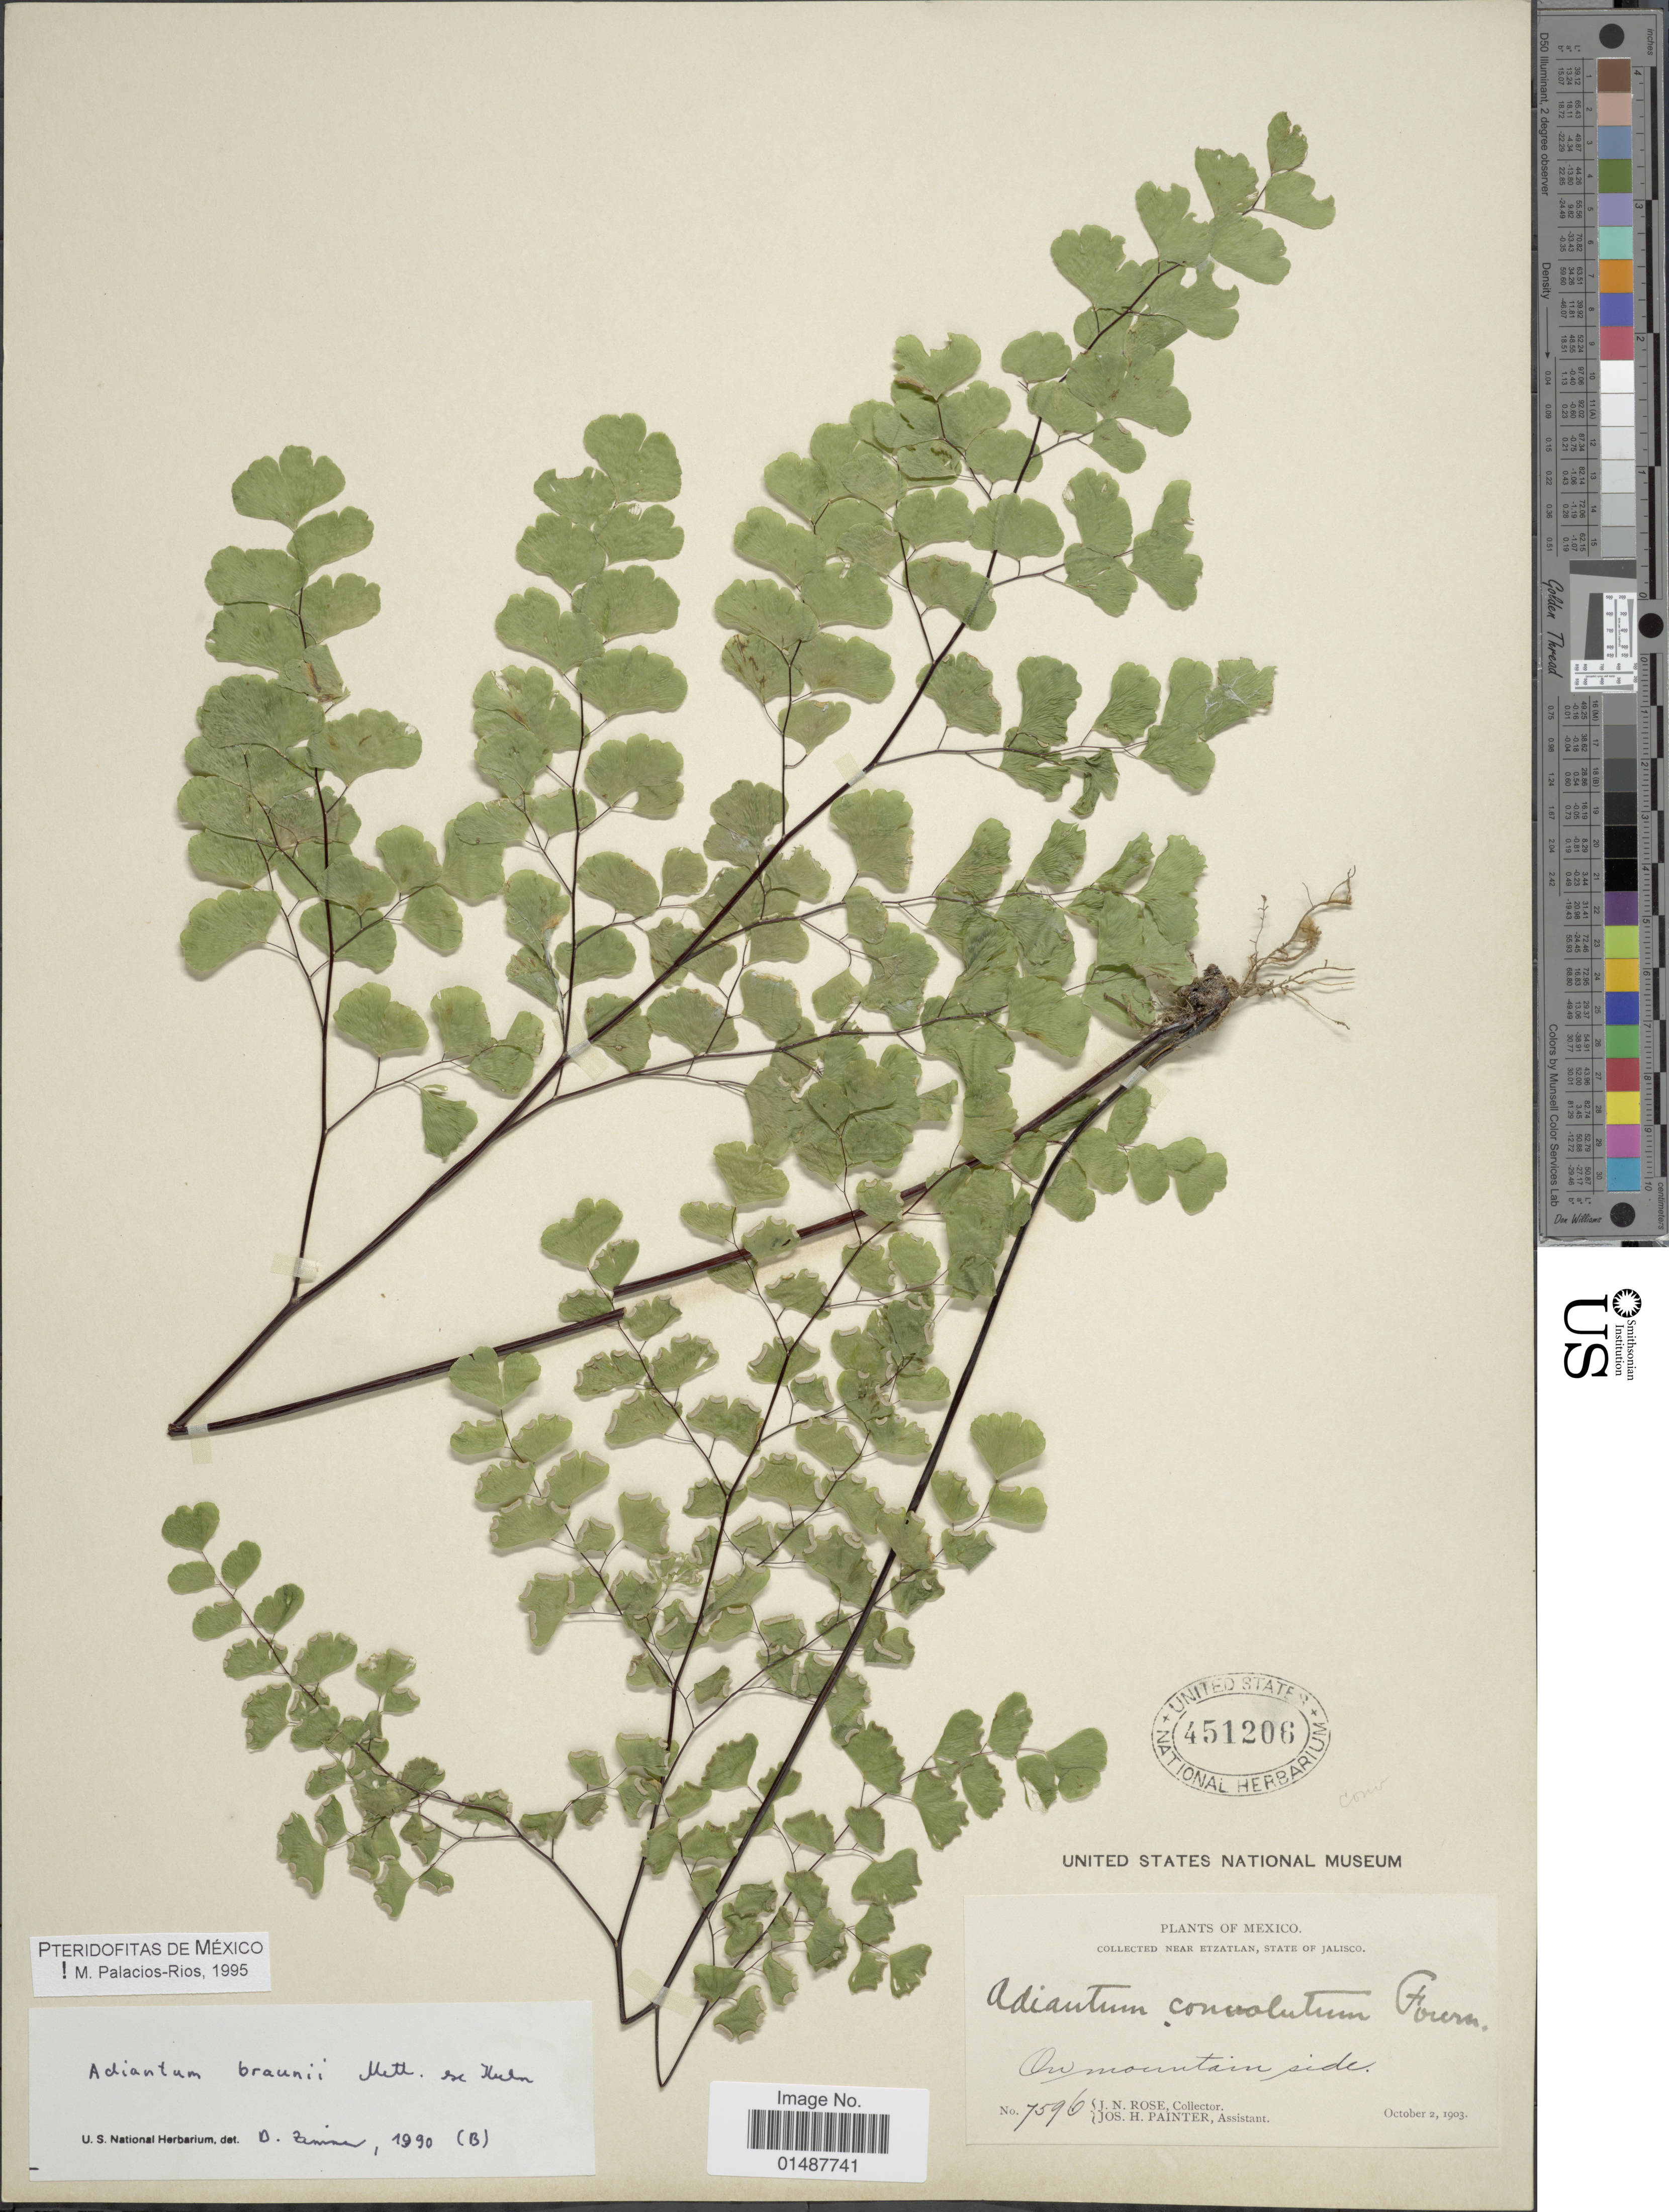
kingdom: Plantae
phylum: Tracheophyta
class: Polypodiopsida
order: Polypodiales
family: Pteridaceae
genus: Adiantum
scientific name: Adiantum braunii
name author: Mett. ex Kuhn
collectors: J. N. Rose & J. H. Painter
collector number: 7596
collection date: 1903-10-02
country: Mexico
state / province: Jalisco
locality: Near Etzatlan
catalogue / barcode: US 451206